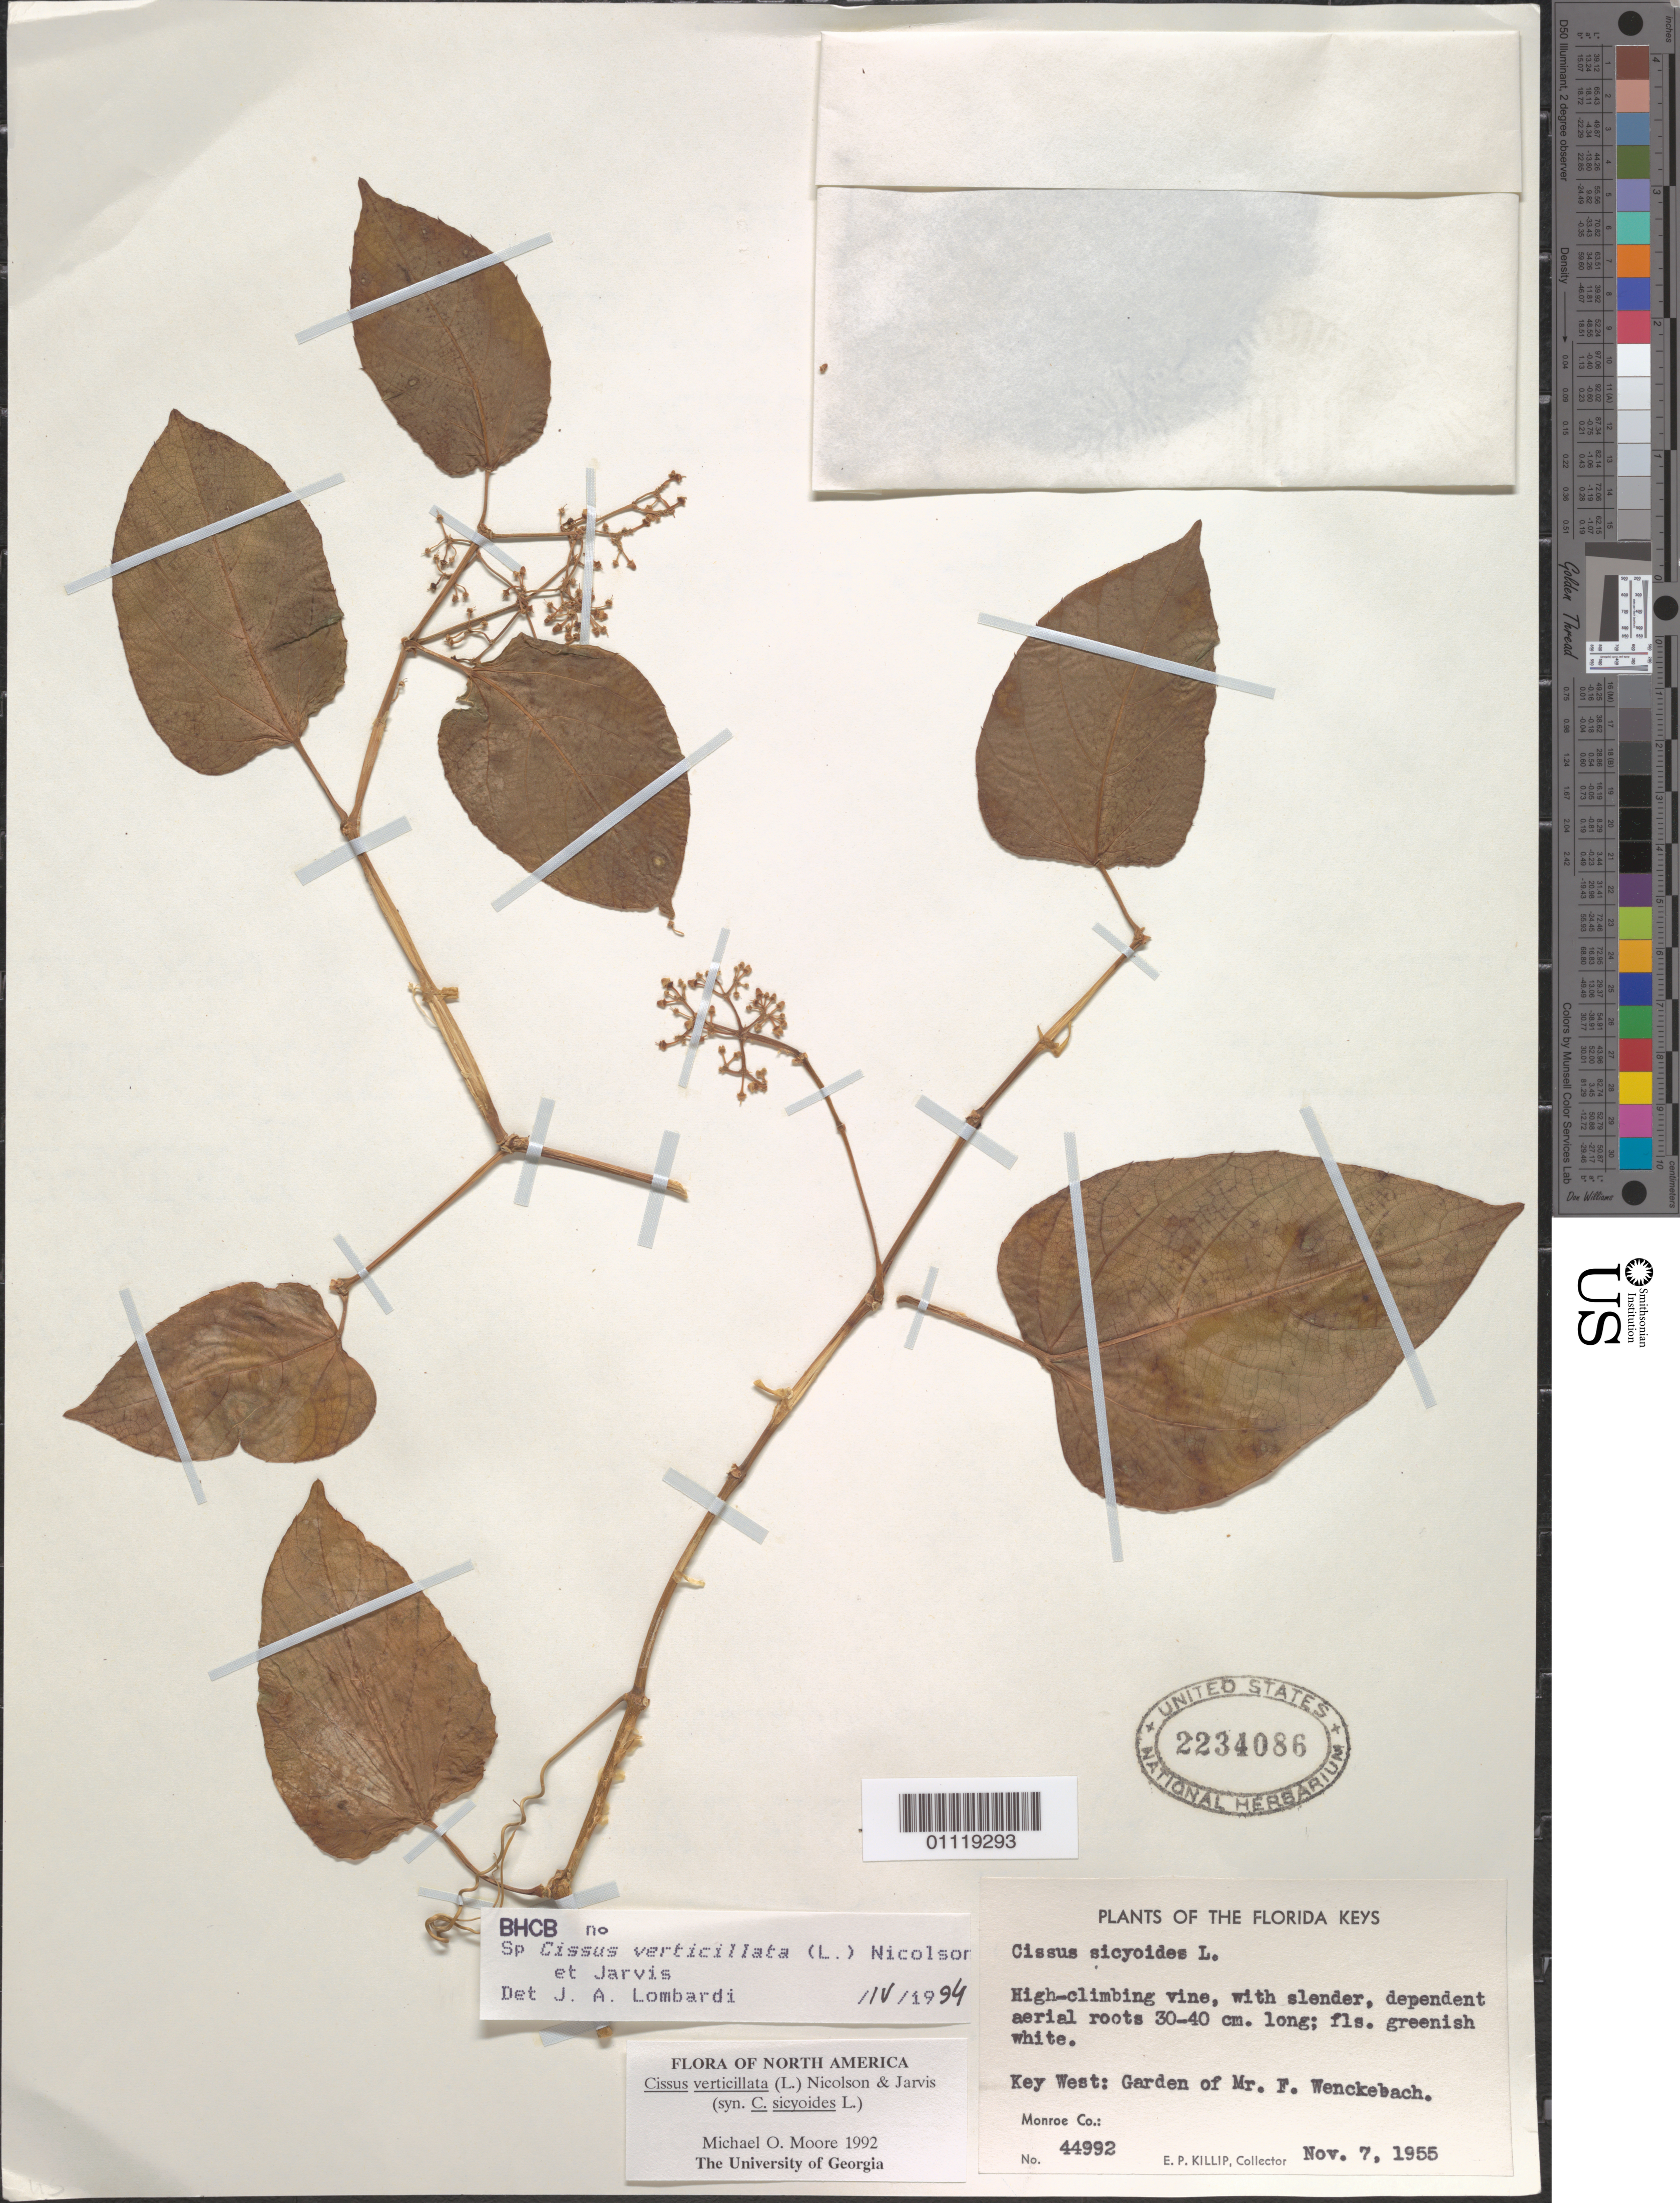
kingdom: Plantae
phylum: Tracheophyta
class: Magnoliopsida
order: Vitales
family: Vitaceae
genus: Cissus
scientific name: Cissus verticillata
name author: (L.) Nicolson & C.E. Jarvis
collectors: E. P. Killip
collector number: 44992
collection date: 1955-11-07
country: United States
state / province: Florida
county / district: Monroe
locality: Key West: Garden of Mr. F. Wenckebach.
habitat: High-climbing vine.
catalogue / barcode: US 2234086